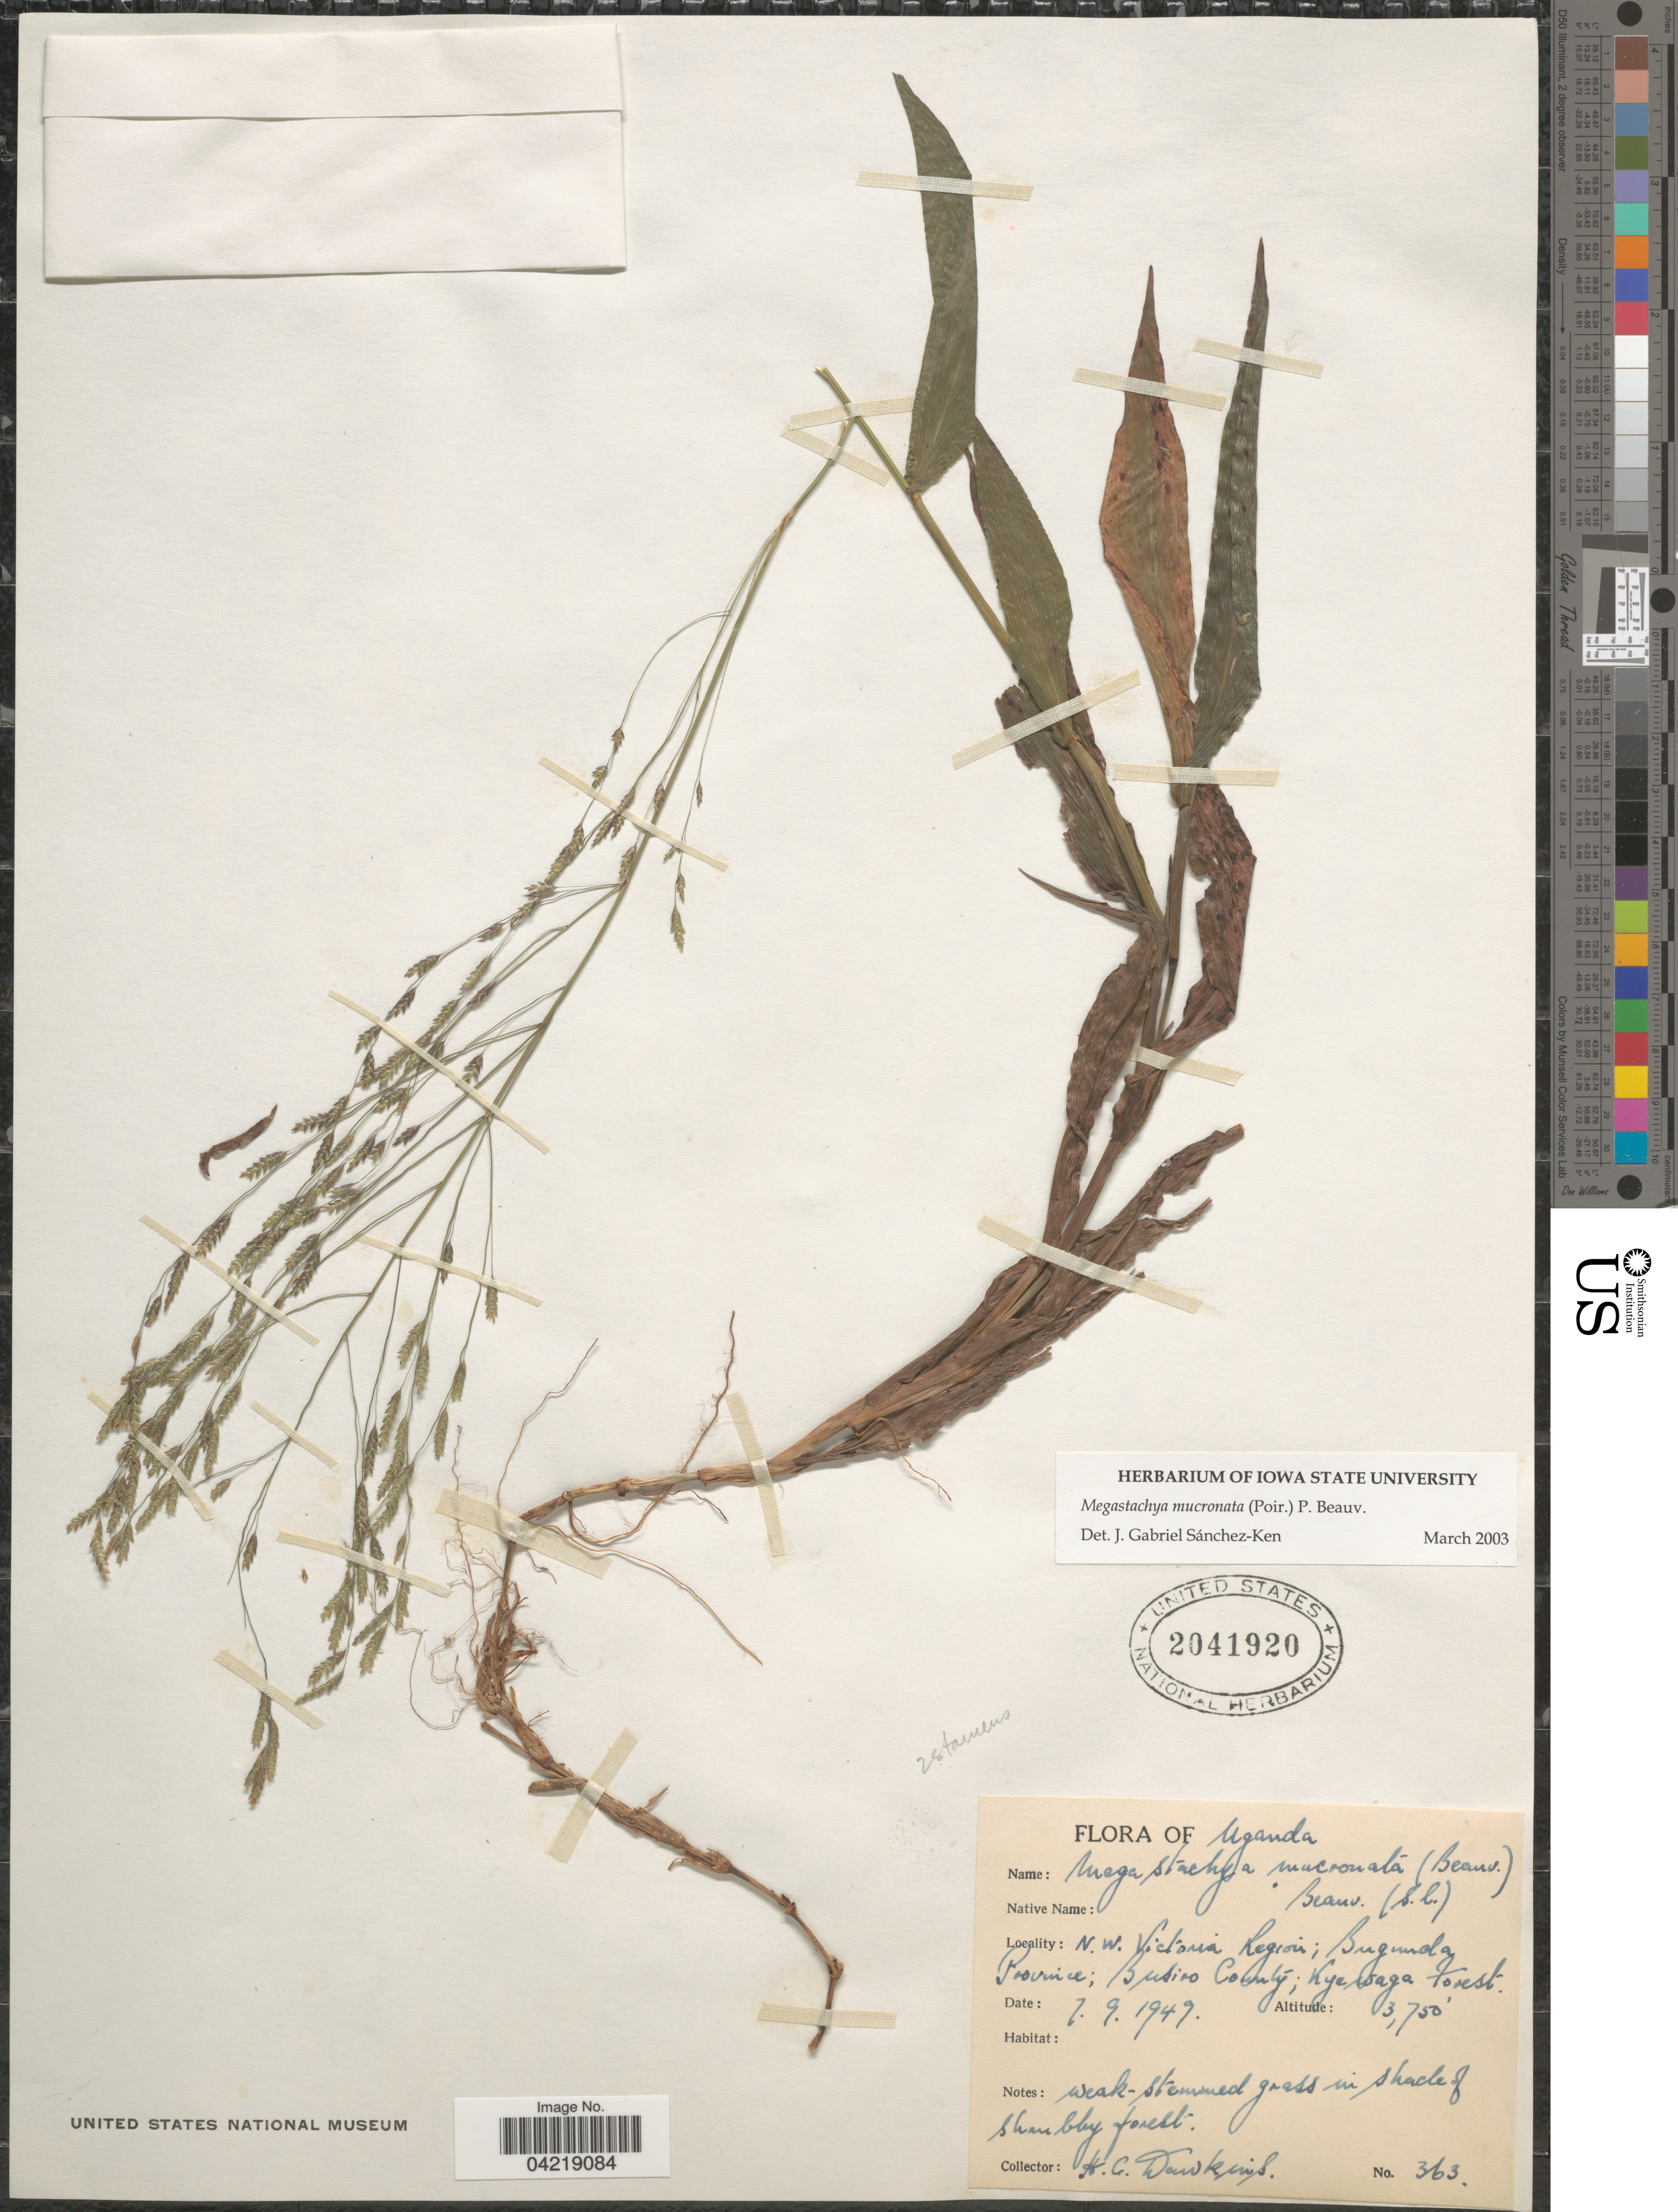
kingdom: Plantae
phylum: Tracheophyta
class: Liliopsida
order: Poales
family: Poaceae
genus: Megastachya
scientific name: Megastachya mucronata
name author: (Poir.) P. Beauv.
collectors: H. Dawkins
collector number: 363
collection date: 1949-09-07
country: Uganda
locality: Uganda. N.W. Victoria Region; Bugunda Province; Bukiro County; Kye waga Forest.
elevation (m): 1143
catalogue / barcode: US 2041920